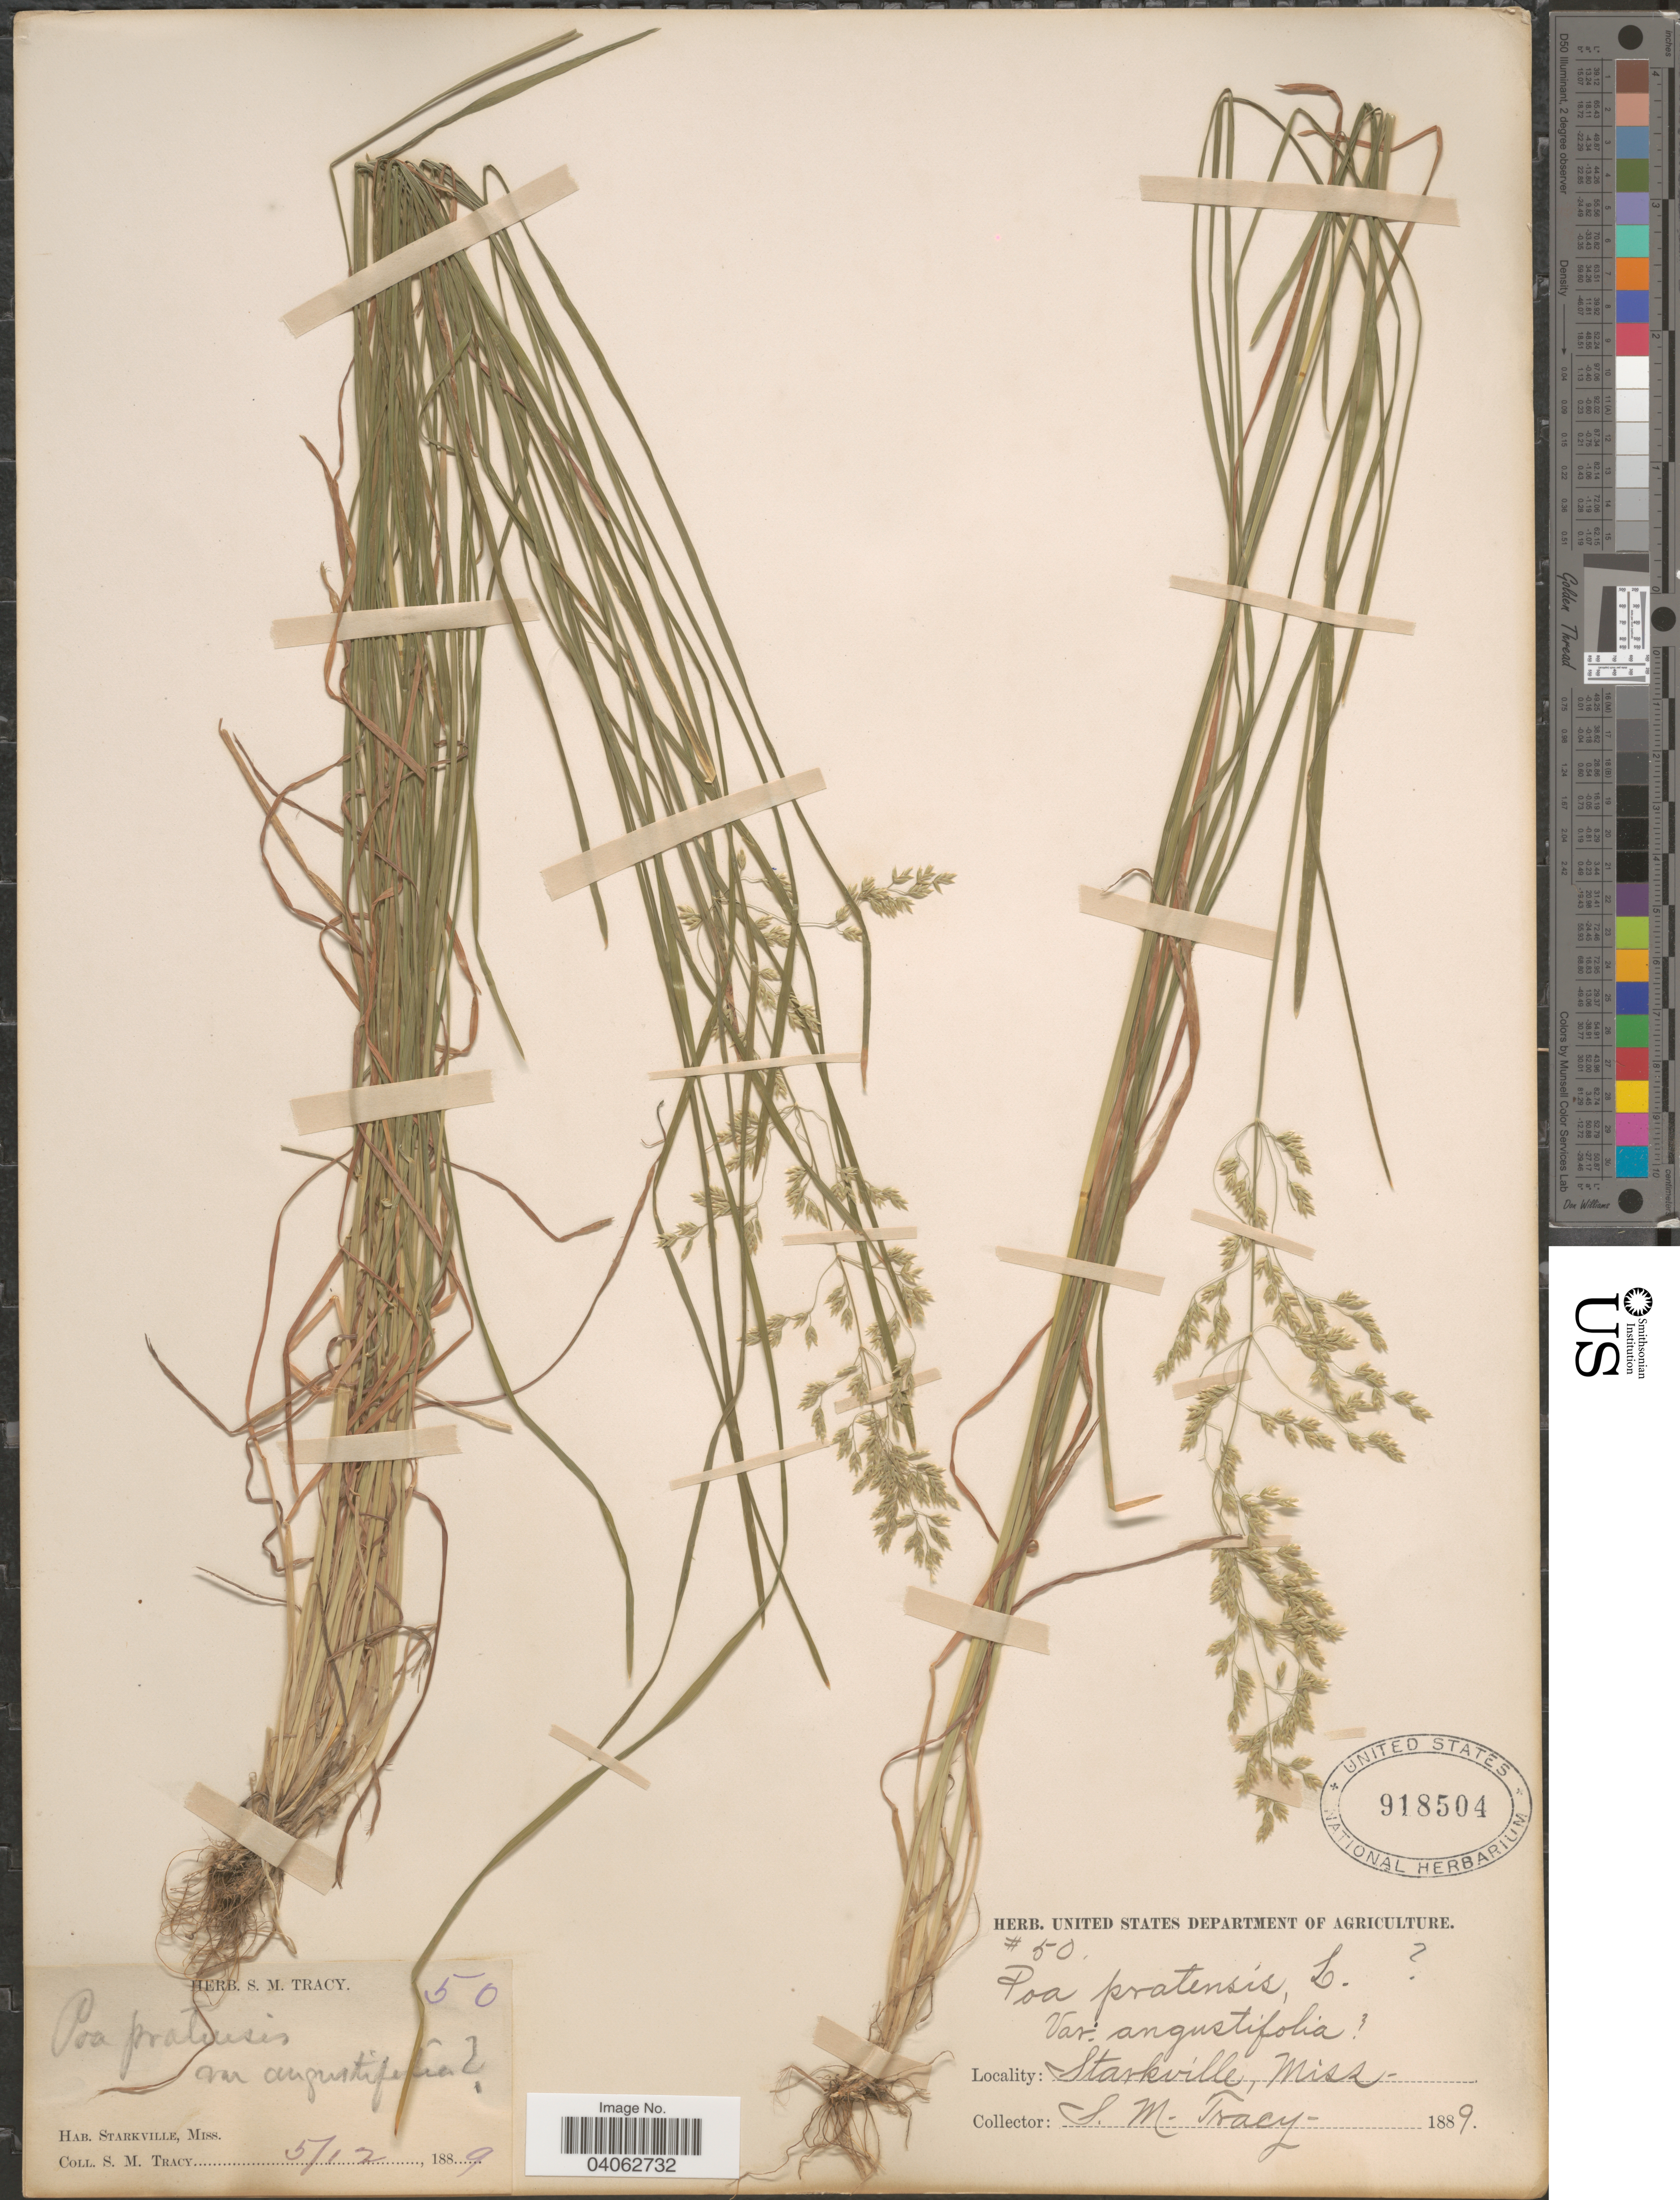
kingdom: Plantae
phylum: Tracheophyta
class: Liliopsida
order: Poales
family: Poaceae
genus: Poa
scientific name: Poa pratensis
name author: L.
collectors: S. M. Tracy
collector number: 50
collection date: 1889-05-12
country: United States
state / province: Mississippi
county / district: Oktibbeha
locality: Starkville.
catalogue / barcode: US 918504